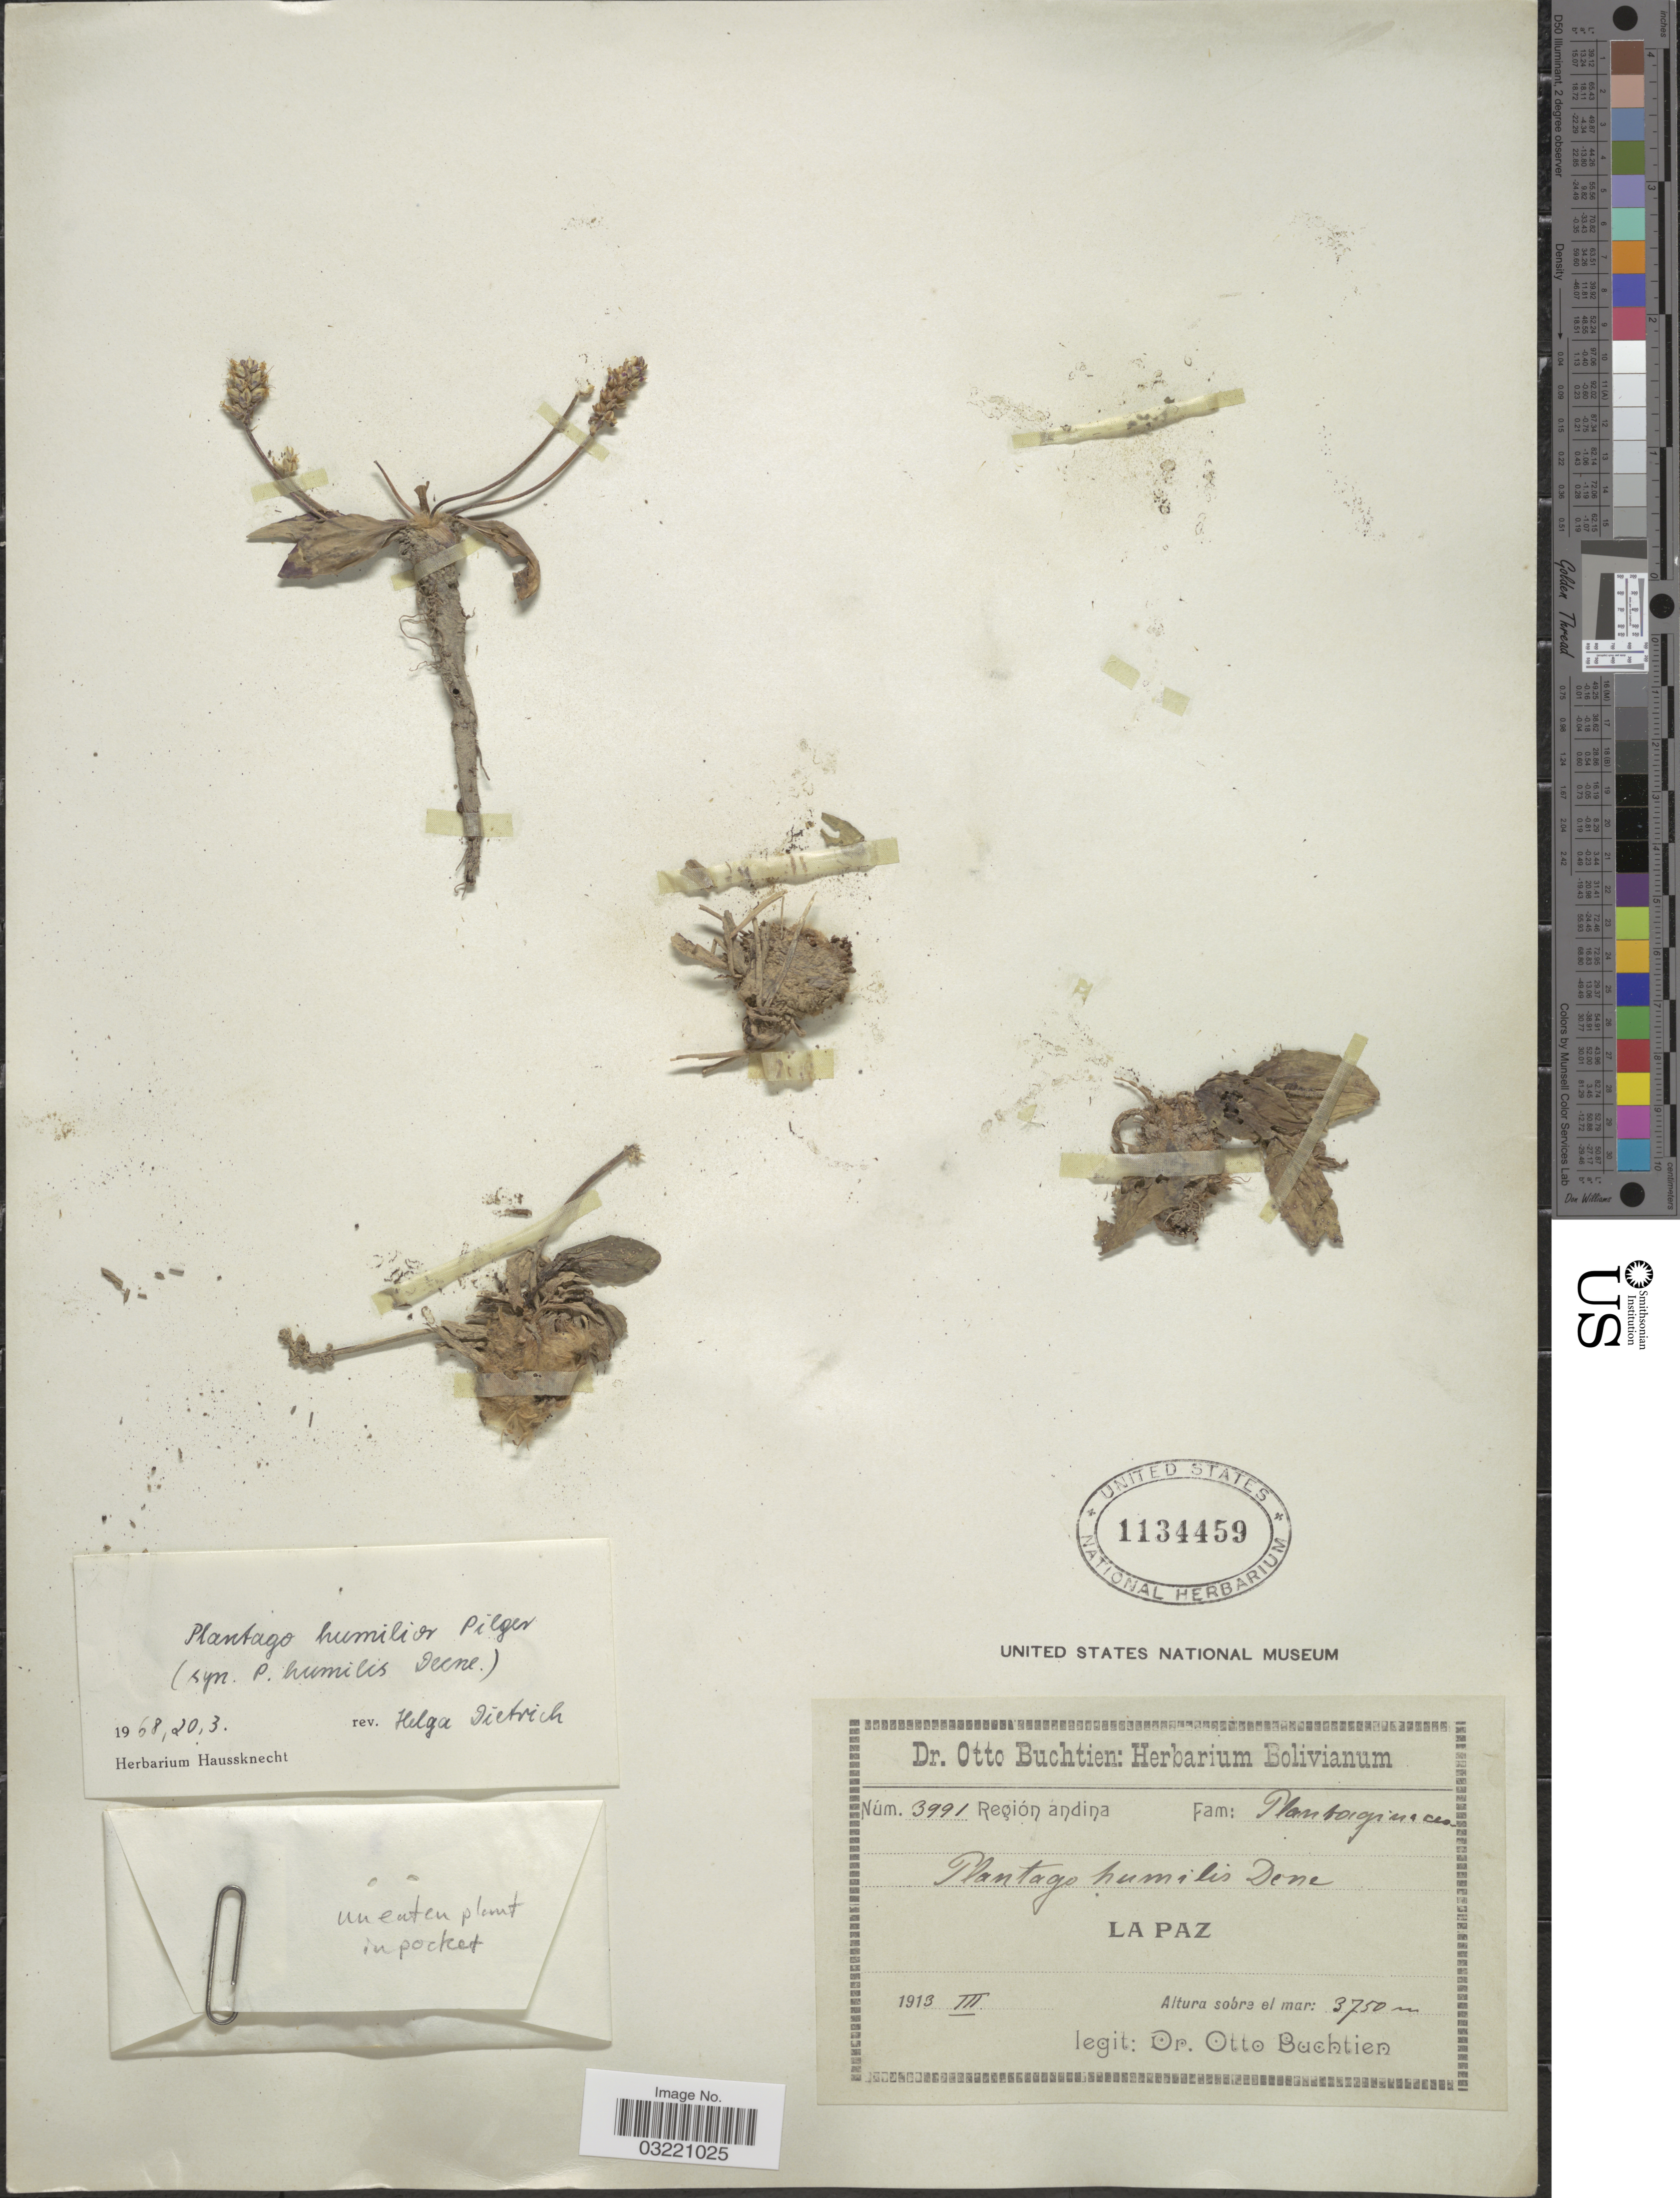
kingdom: Plantae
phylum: Tracheophyta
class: Magnoliopsida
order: Lamiales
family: Plantaginaceae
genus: Plantago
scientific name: Plantago myosuros subsp. humilior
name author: (Pilg.) Rahn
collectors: O. Buchtien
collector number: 3991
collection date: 1913-03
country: Bolivia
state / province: La Paz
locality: Región andina. La Paz.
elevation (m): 3750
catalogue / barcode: US 1134459